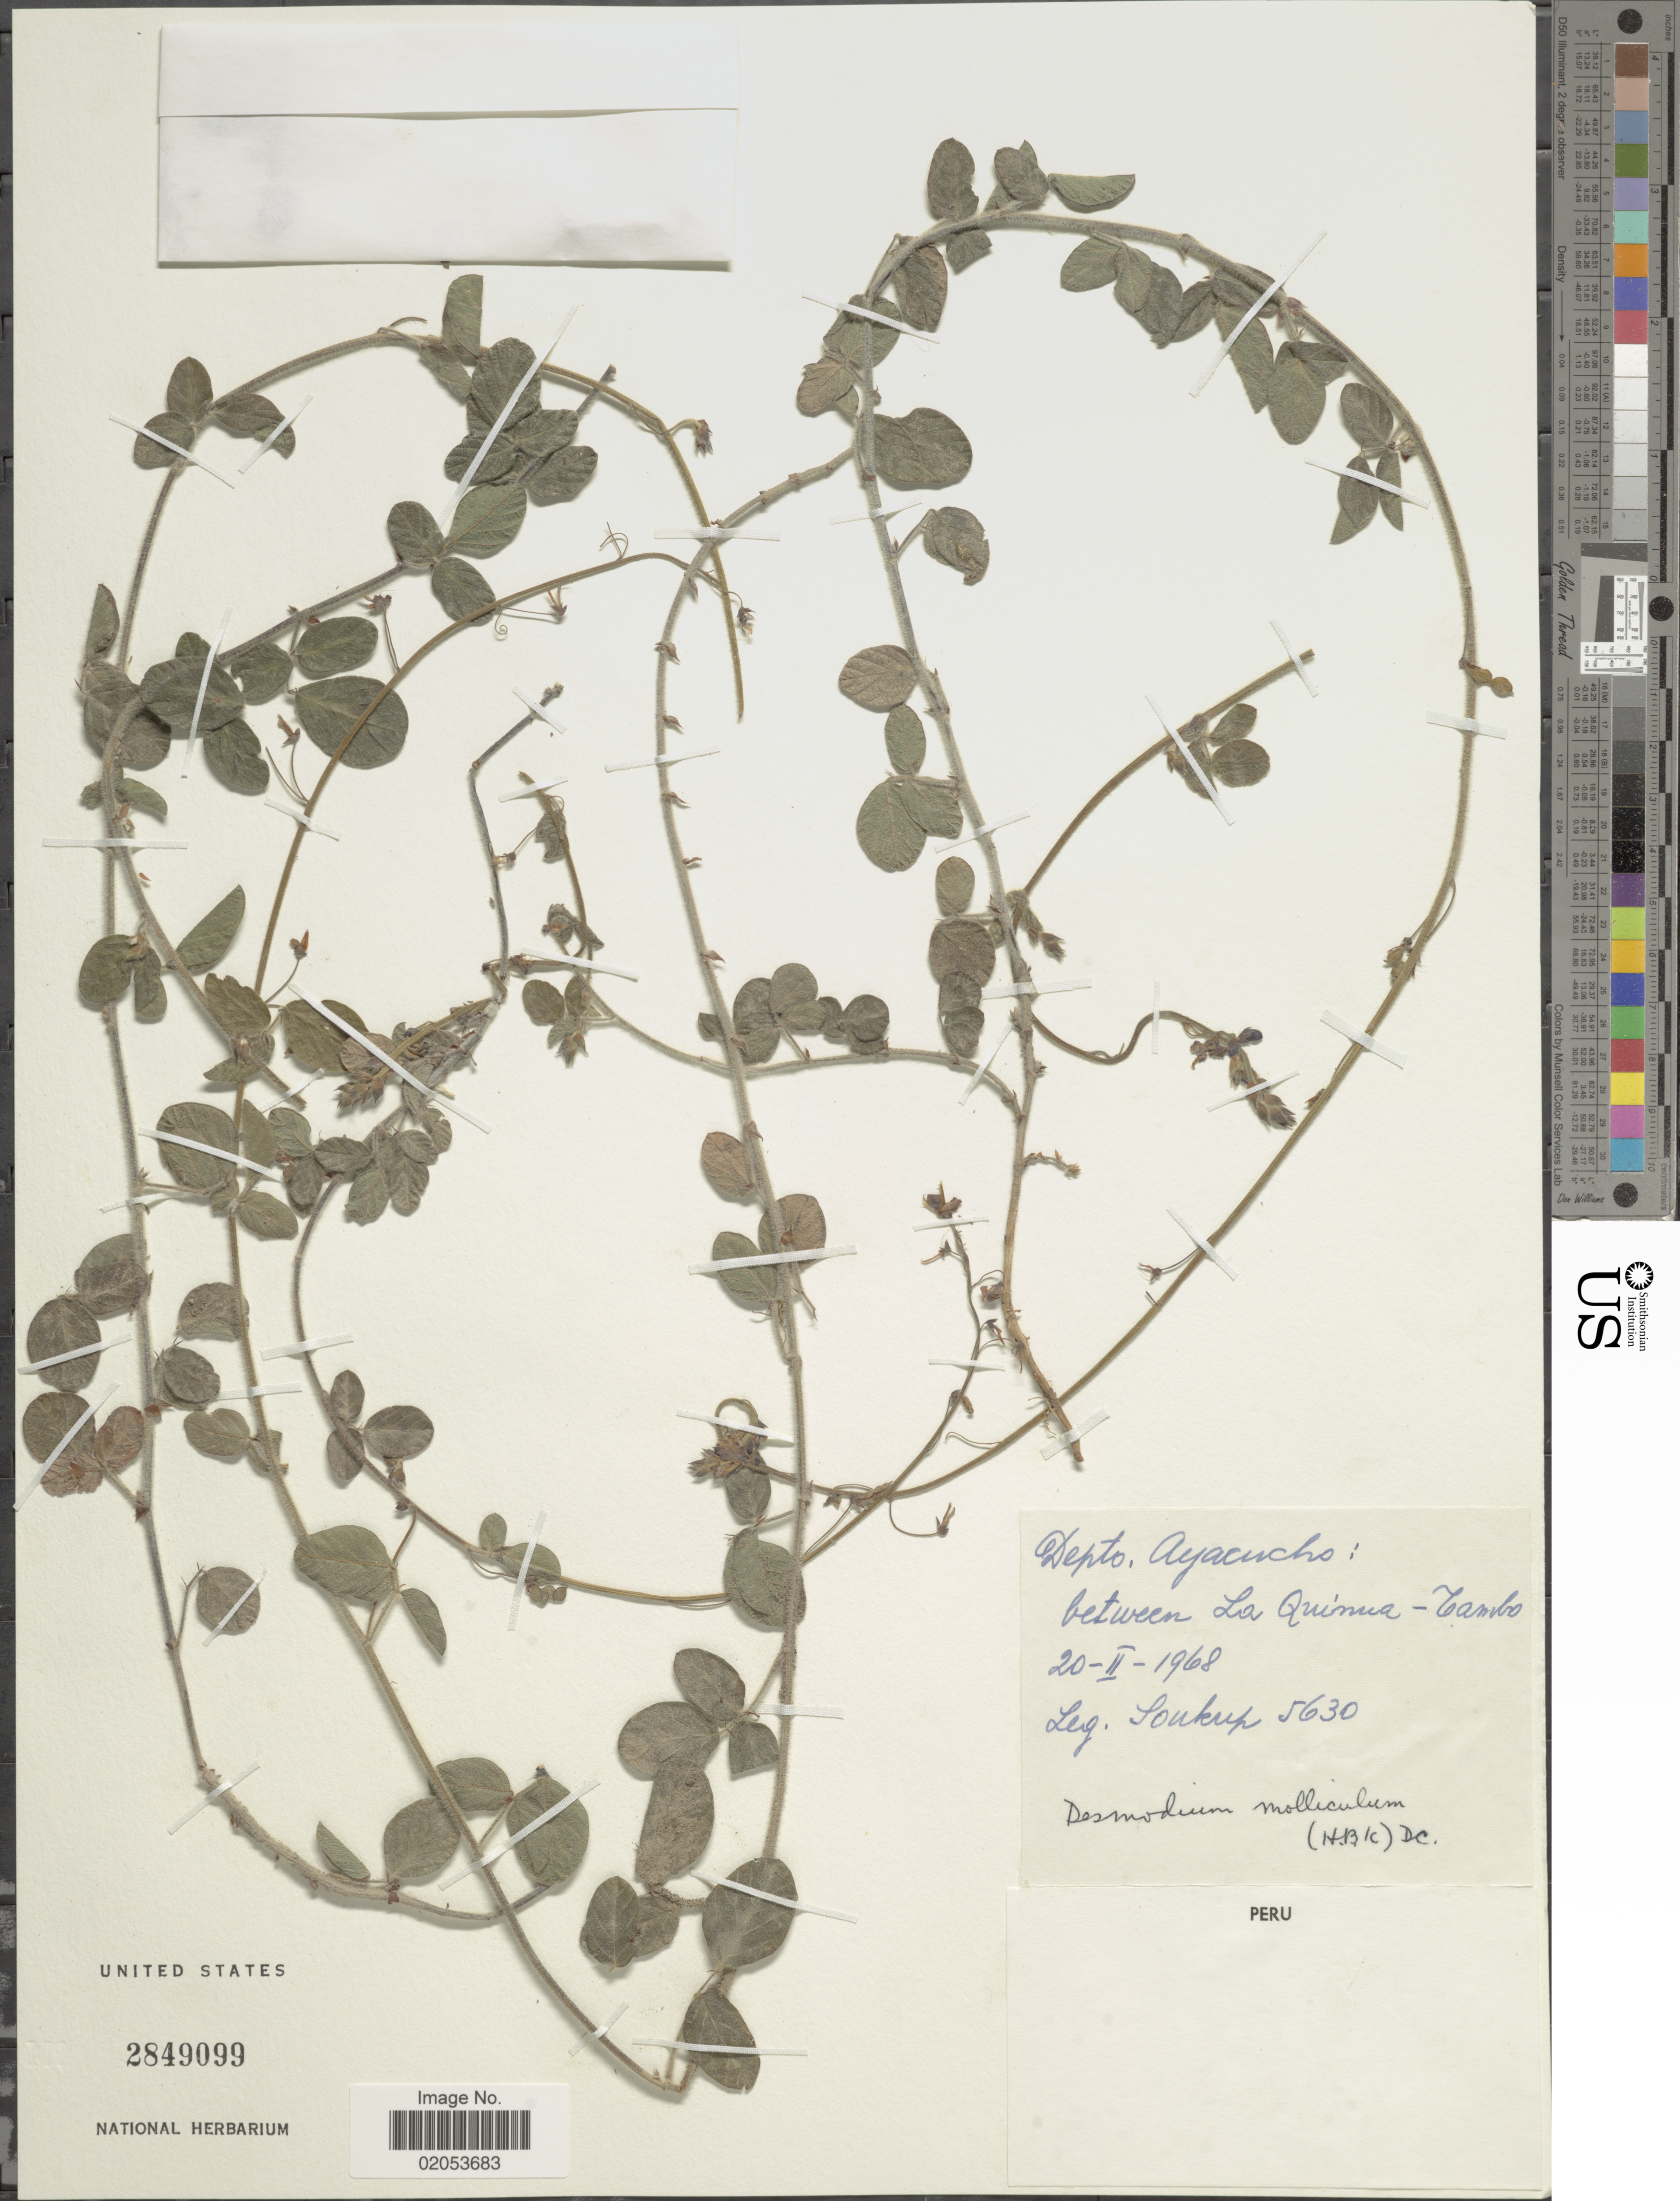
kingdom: Plantae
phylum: Tracheophyta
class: Magnoliopsida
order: Fabales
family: Fabaceae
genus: Desmodium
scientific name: Desmodium molliculum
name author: (Kunth) DC.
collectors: J. Soukup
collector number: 5630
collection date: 1968-02-20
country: Peru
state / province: Ayacucho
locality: Between La Quinua- Cambo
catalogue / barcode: US 2849099